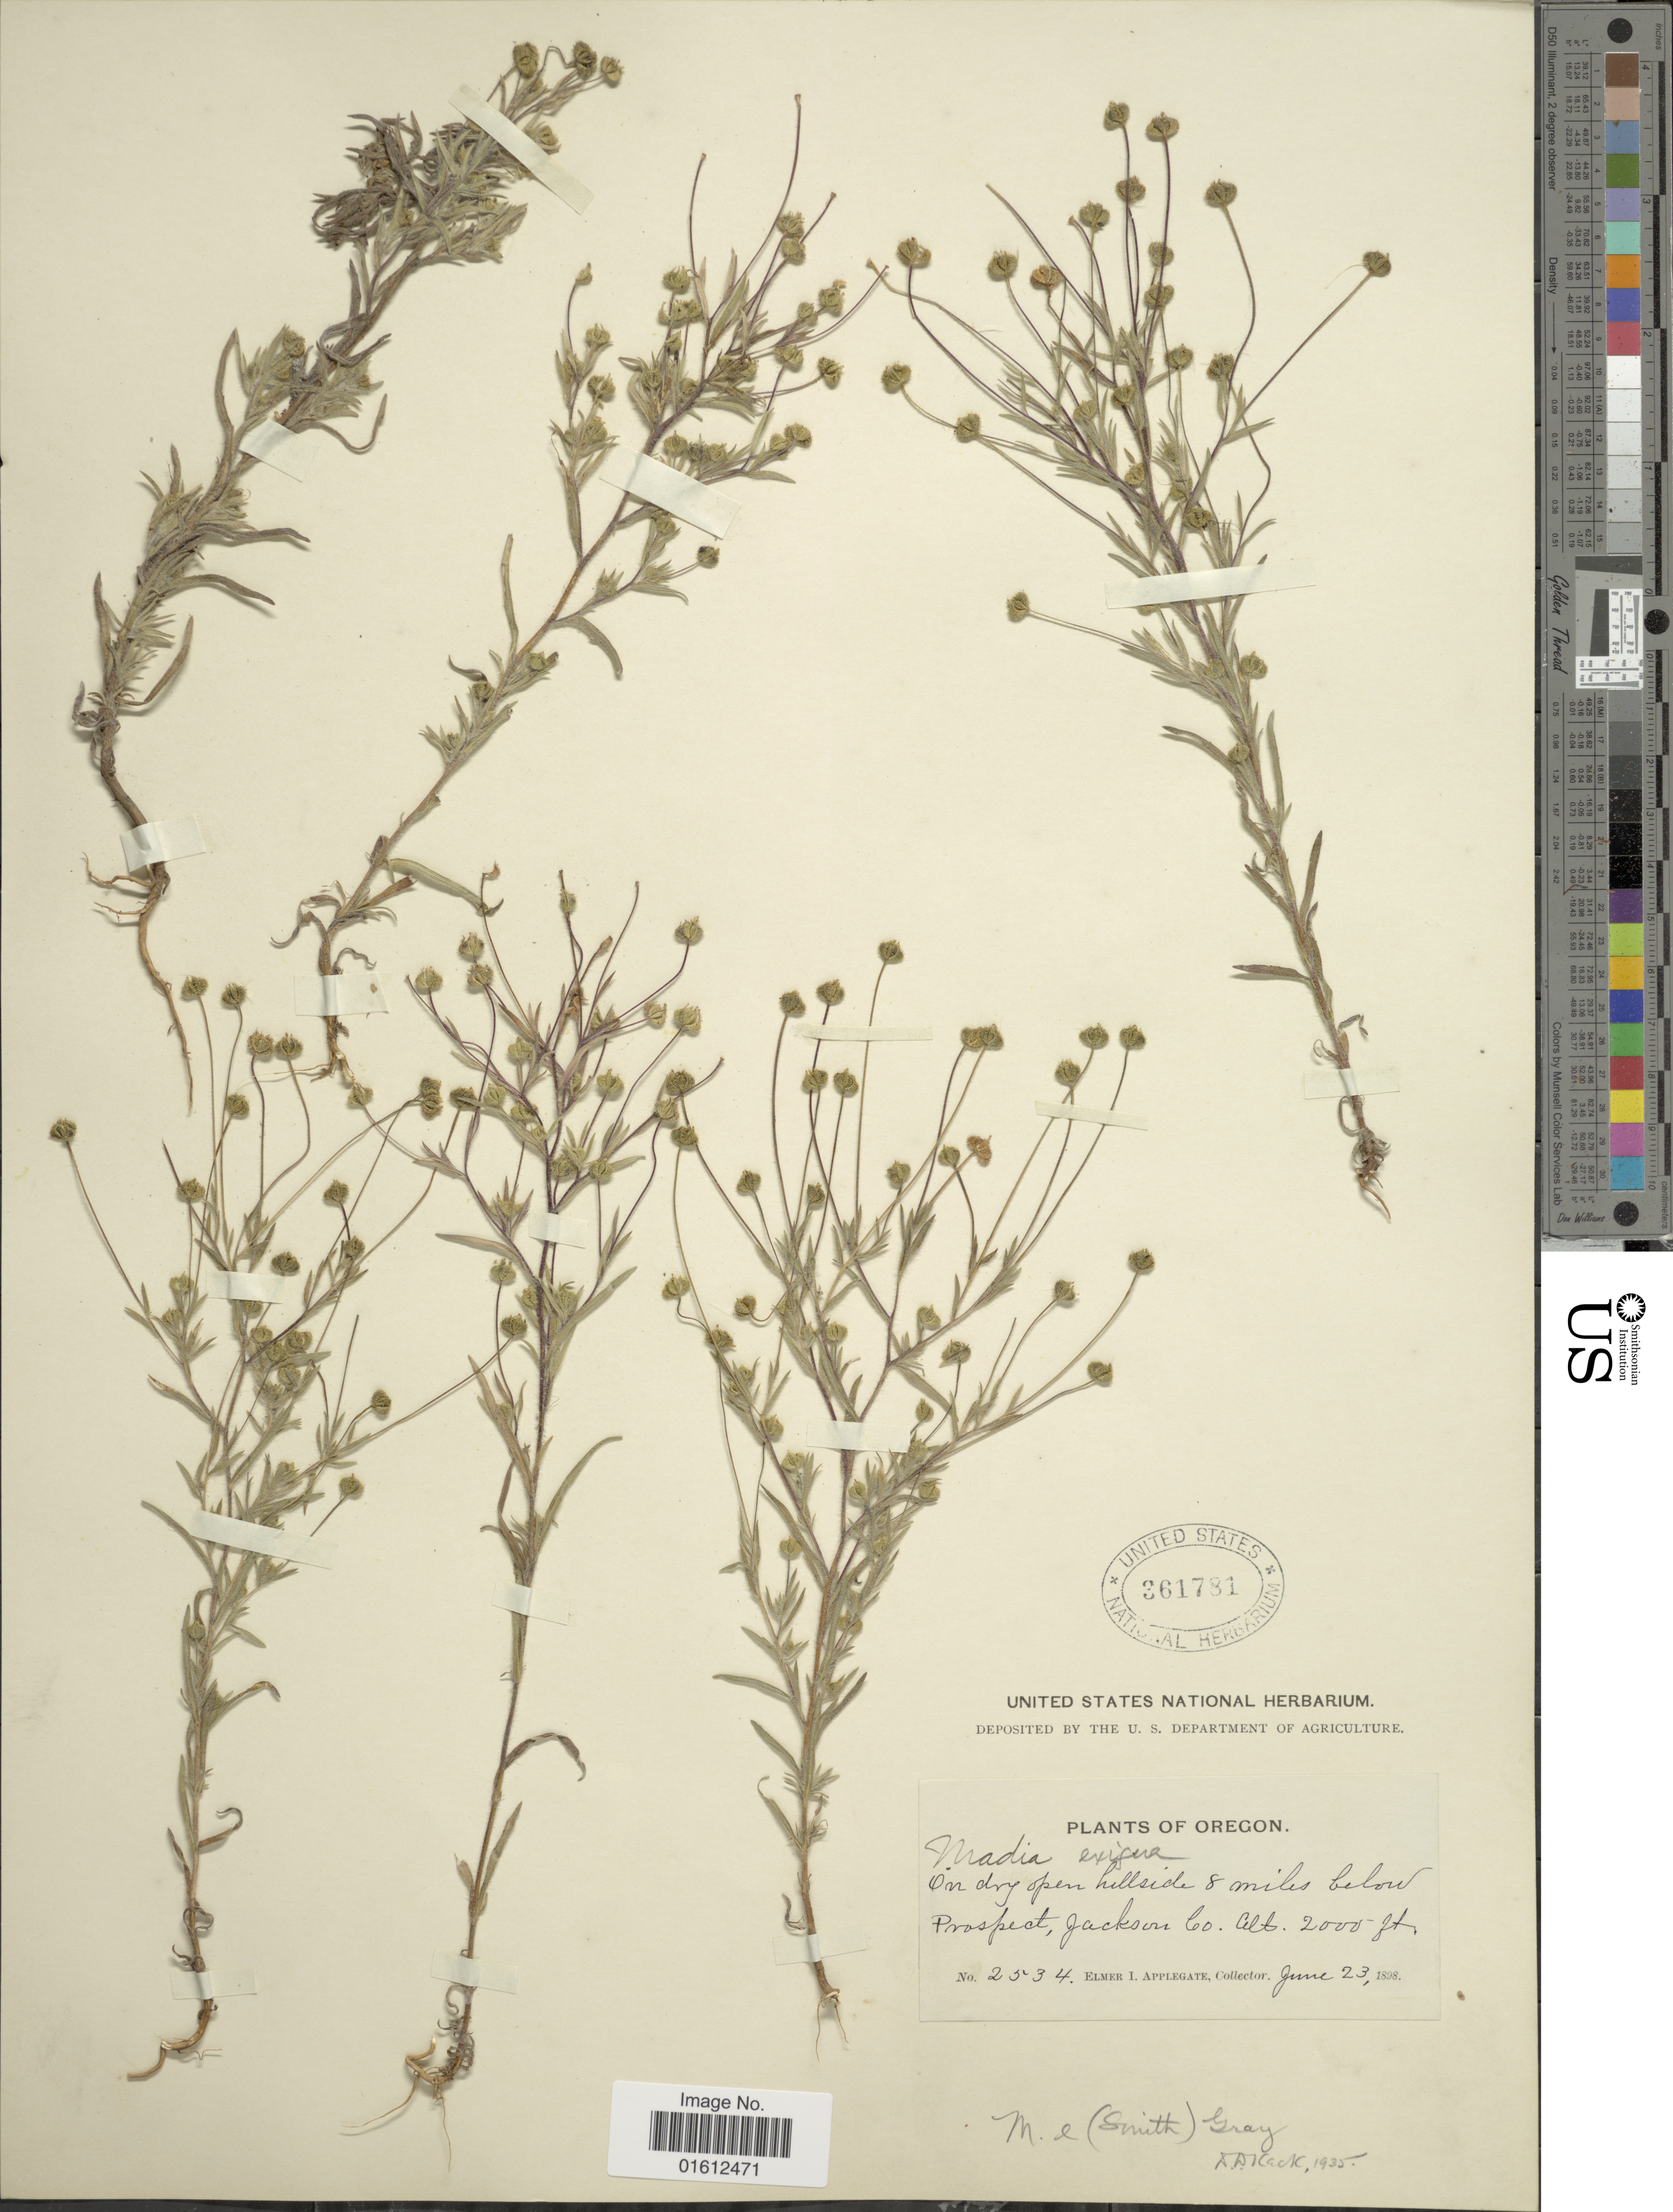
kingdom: Plantae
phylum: Tracheophyta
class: Magnoliopsida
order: Asterales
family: Asteraceae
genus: Madia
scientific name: Madia exigua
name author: (Sm.) A. Gray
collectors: E. I. Applegate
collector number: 2534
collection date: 1898-06-23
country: United States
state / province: Oregon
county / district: Jackson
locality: On dry open hillside 8 miles below Prospect, Jackson Co.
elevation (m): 610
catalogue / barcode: US 361781